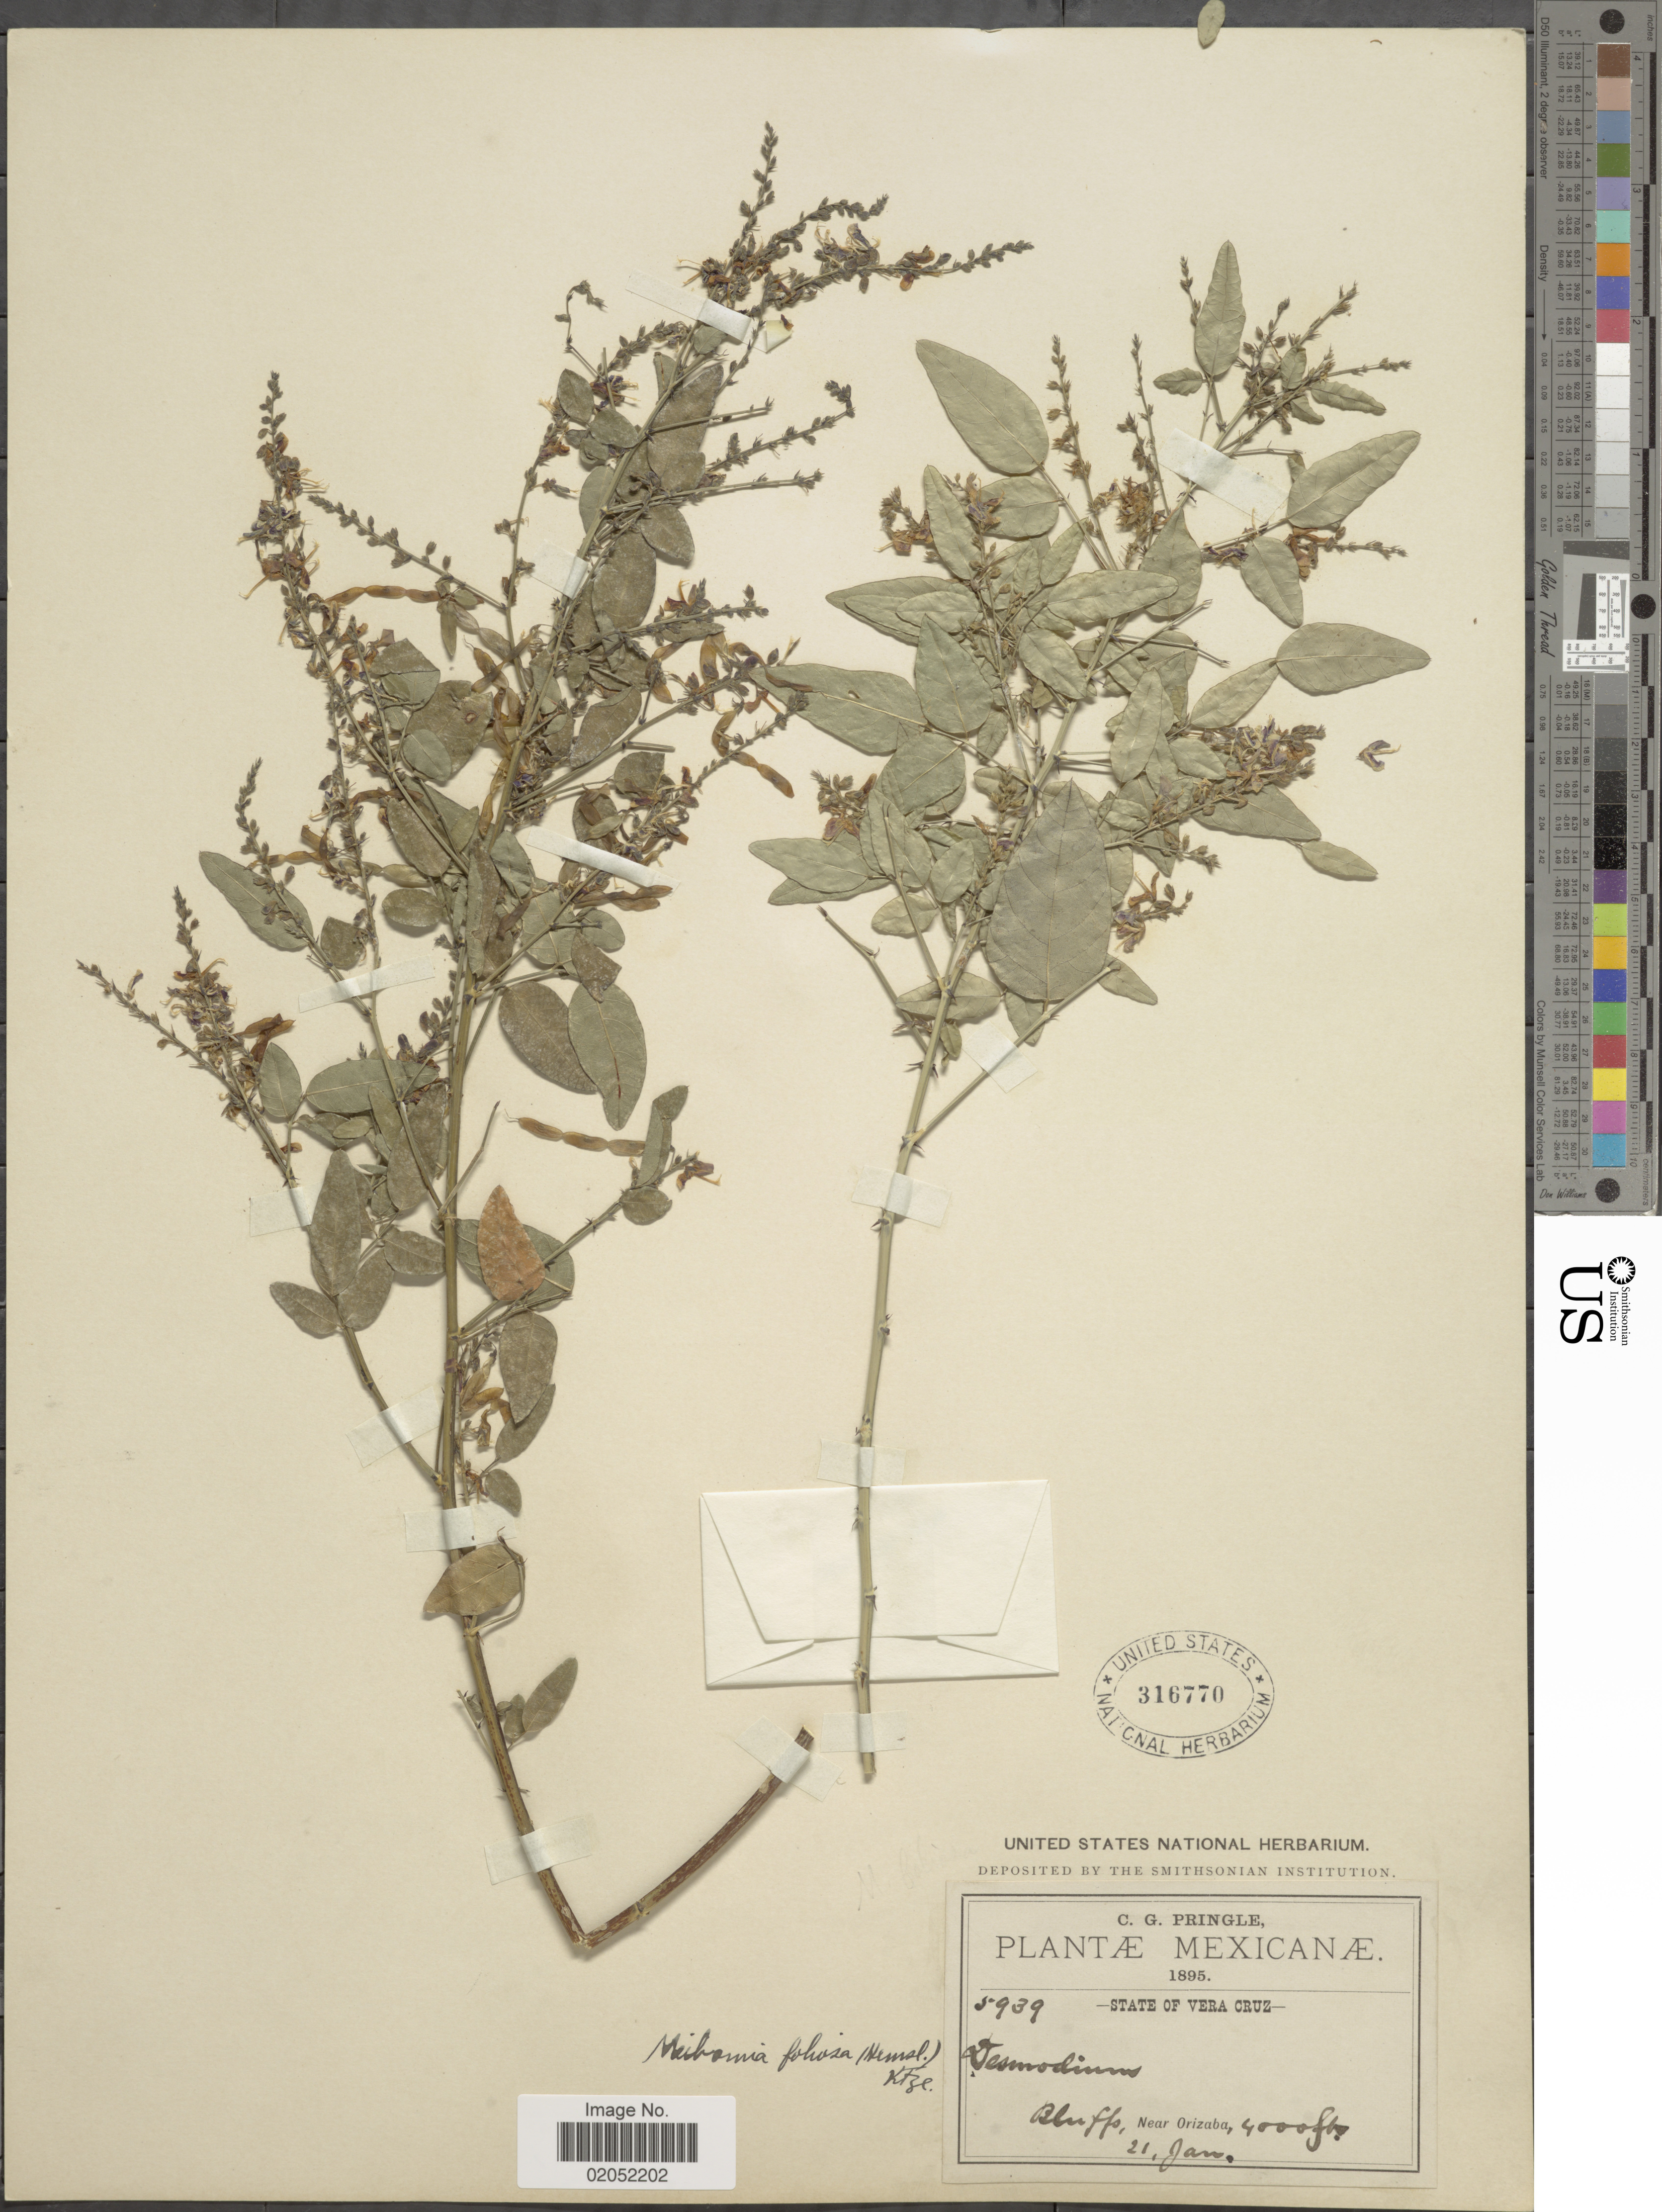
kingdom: Plantae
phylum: Tracheophyta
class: Magnoliopsida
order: Fabales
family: Fabaceae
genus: Desmodium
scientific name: Desmodium foliosum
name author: Hemsl.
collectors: C. G. Pringle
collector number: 5939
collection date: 1895-01-21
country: Mexico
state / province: Veracruz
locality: State of Vera Cruz. Bluffs, near Orizaba.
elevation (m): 1219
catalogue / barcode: US 316770